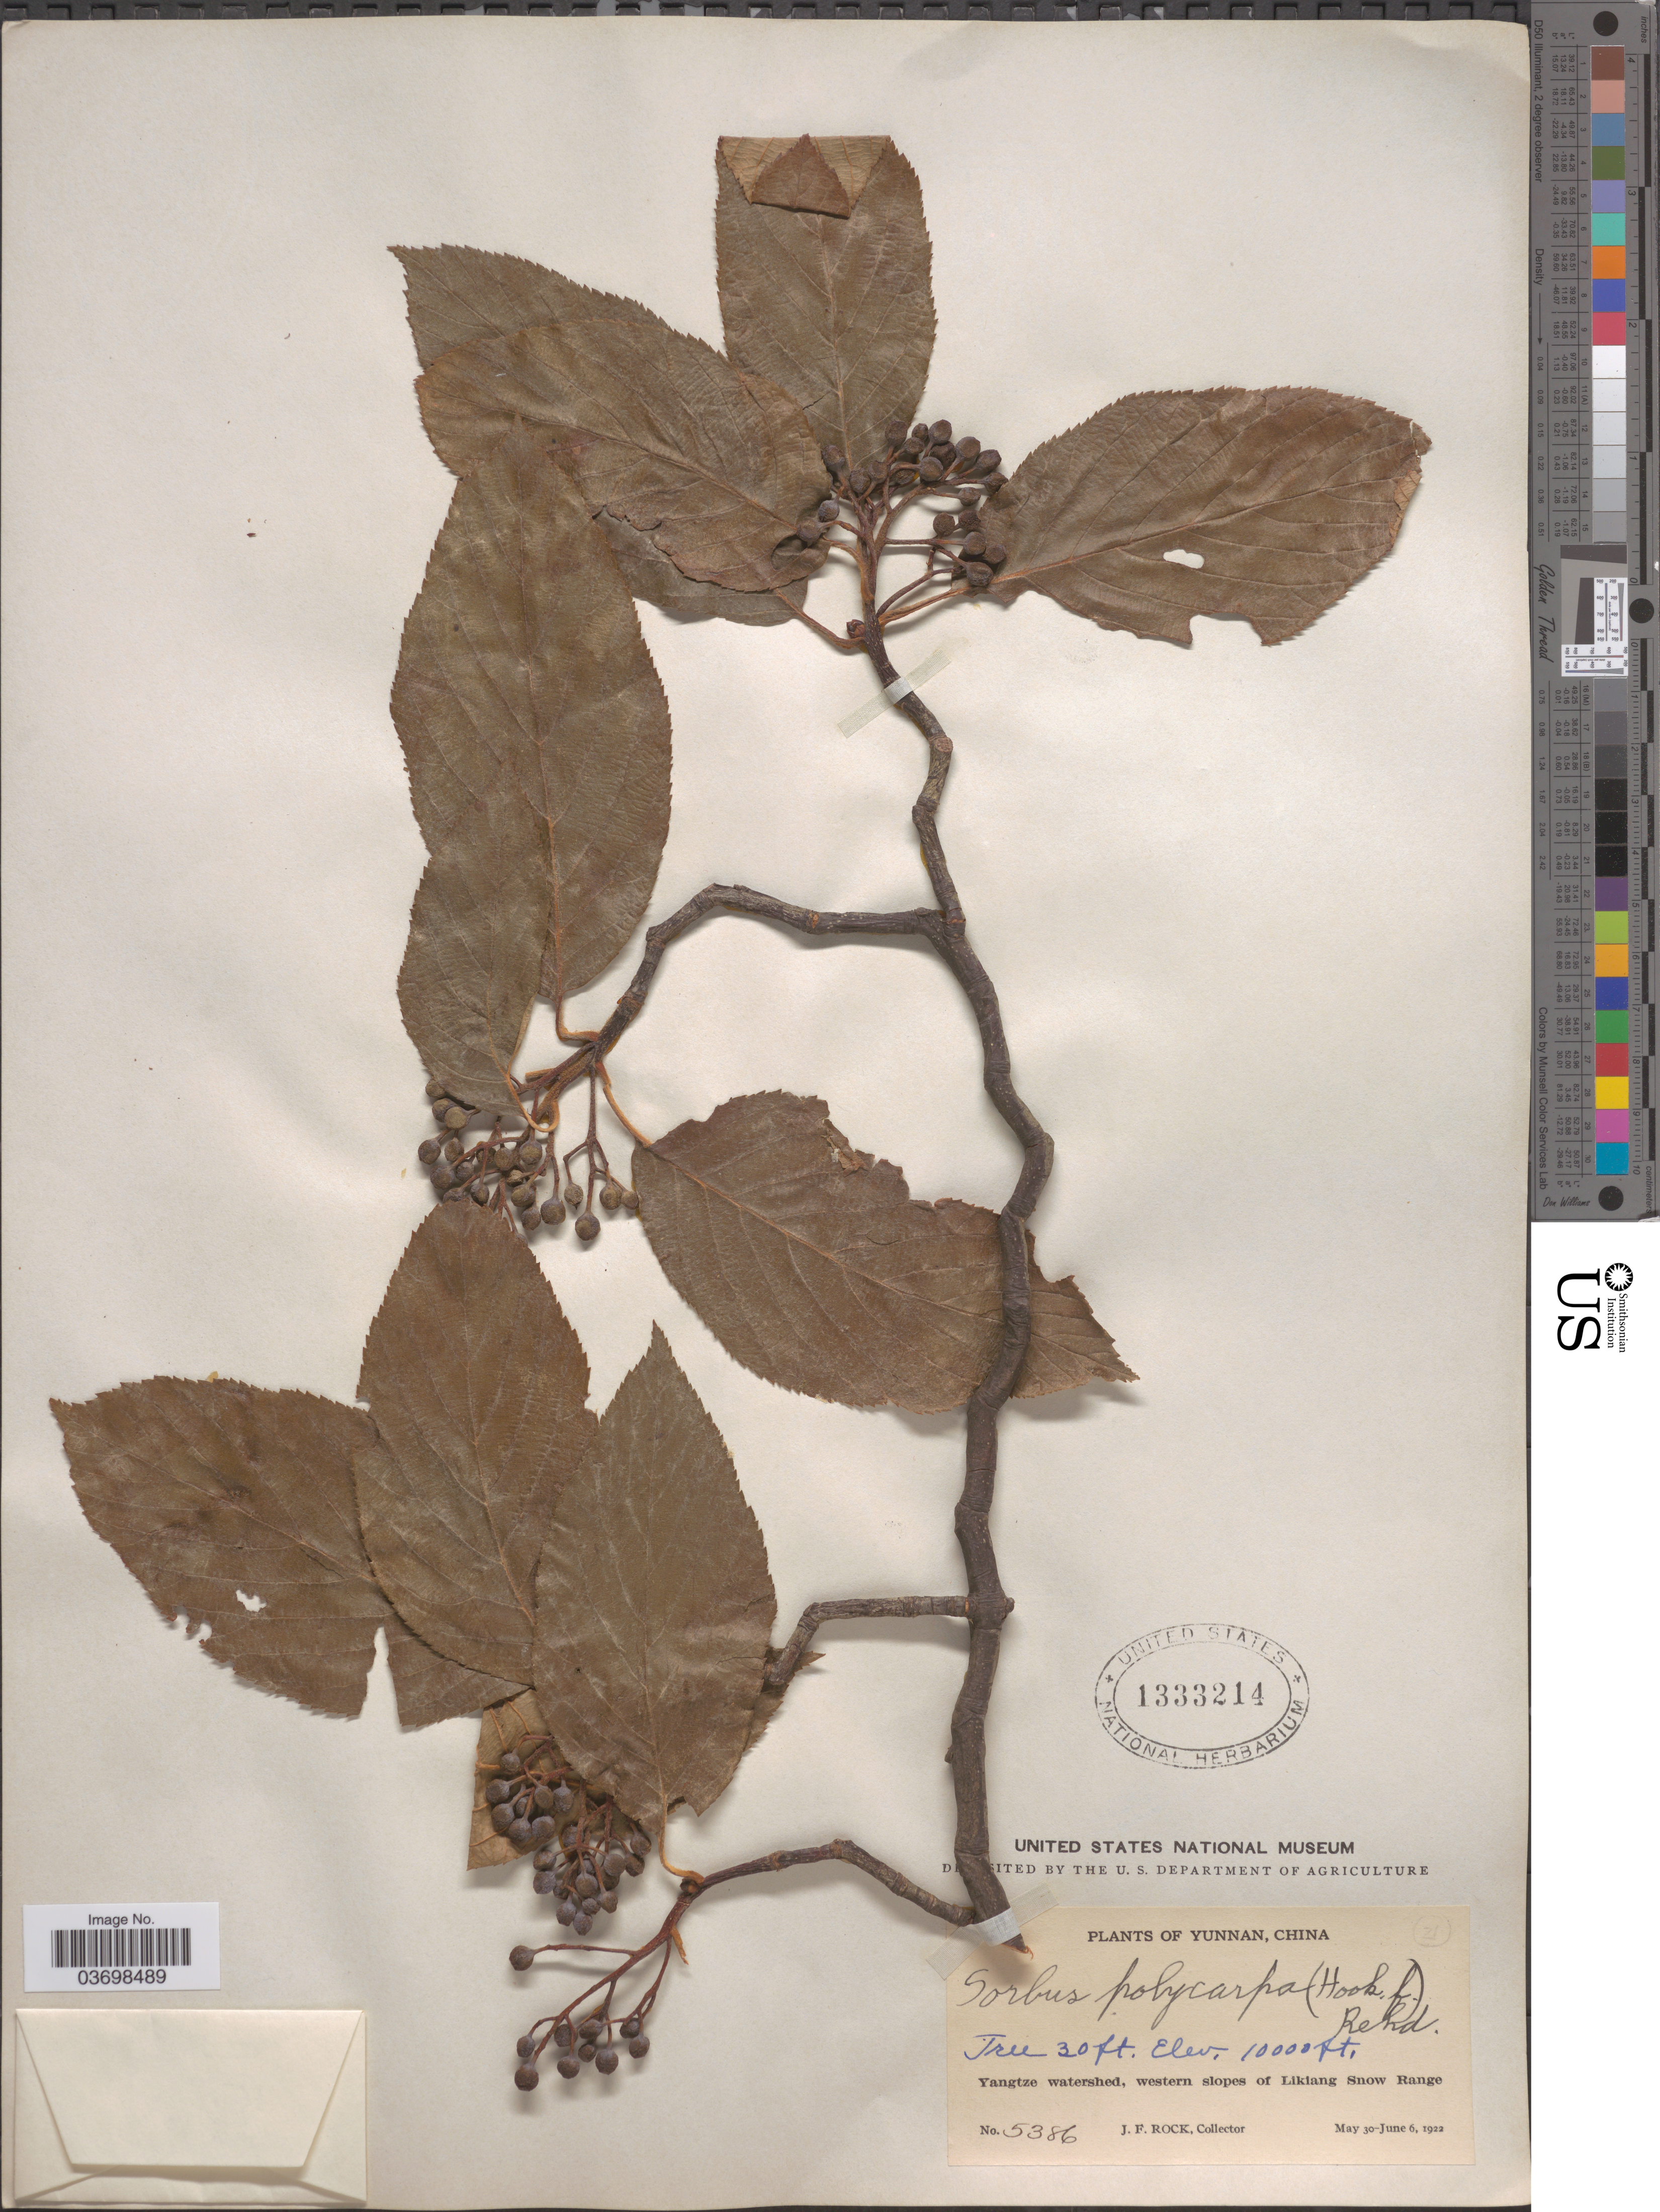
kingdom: Plantae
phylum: Tracheophyta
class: Magnoliopsida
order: Rosales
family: Rosaceae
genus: Sorbus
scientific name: Sorbus verrucosa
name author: (Decne.) Rehder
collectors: J. Rock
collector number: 5386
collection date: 1922-05-30/1922-06-06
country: China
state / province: Yunnan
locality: Yangtze watershed, western slopes of Likiang Snow Range.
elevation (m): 3048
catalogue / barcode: US 1333214